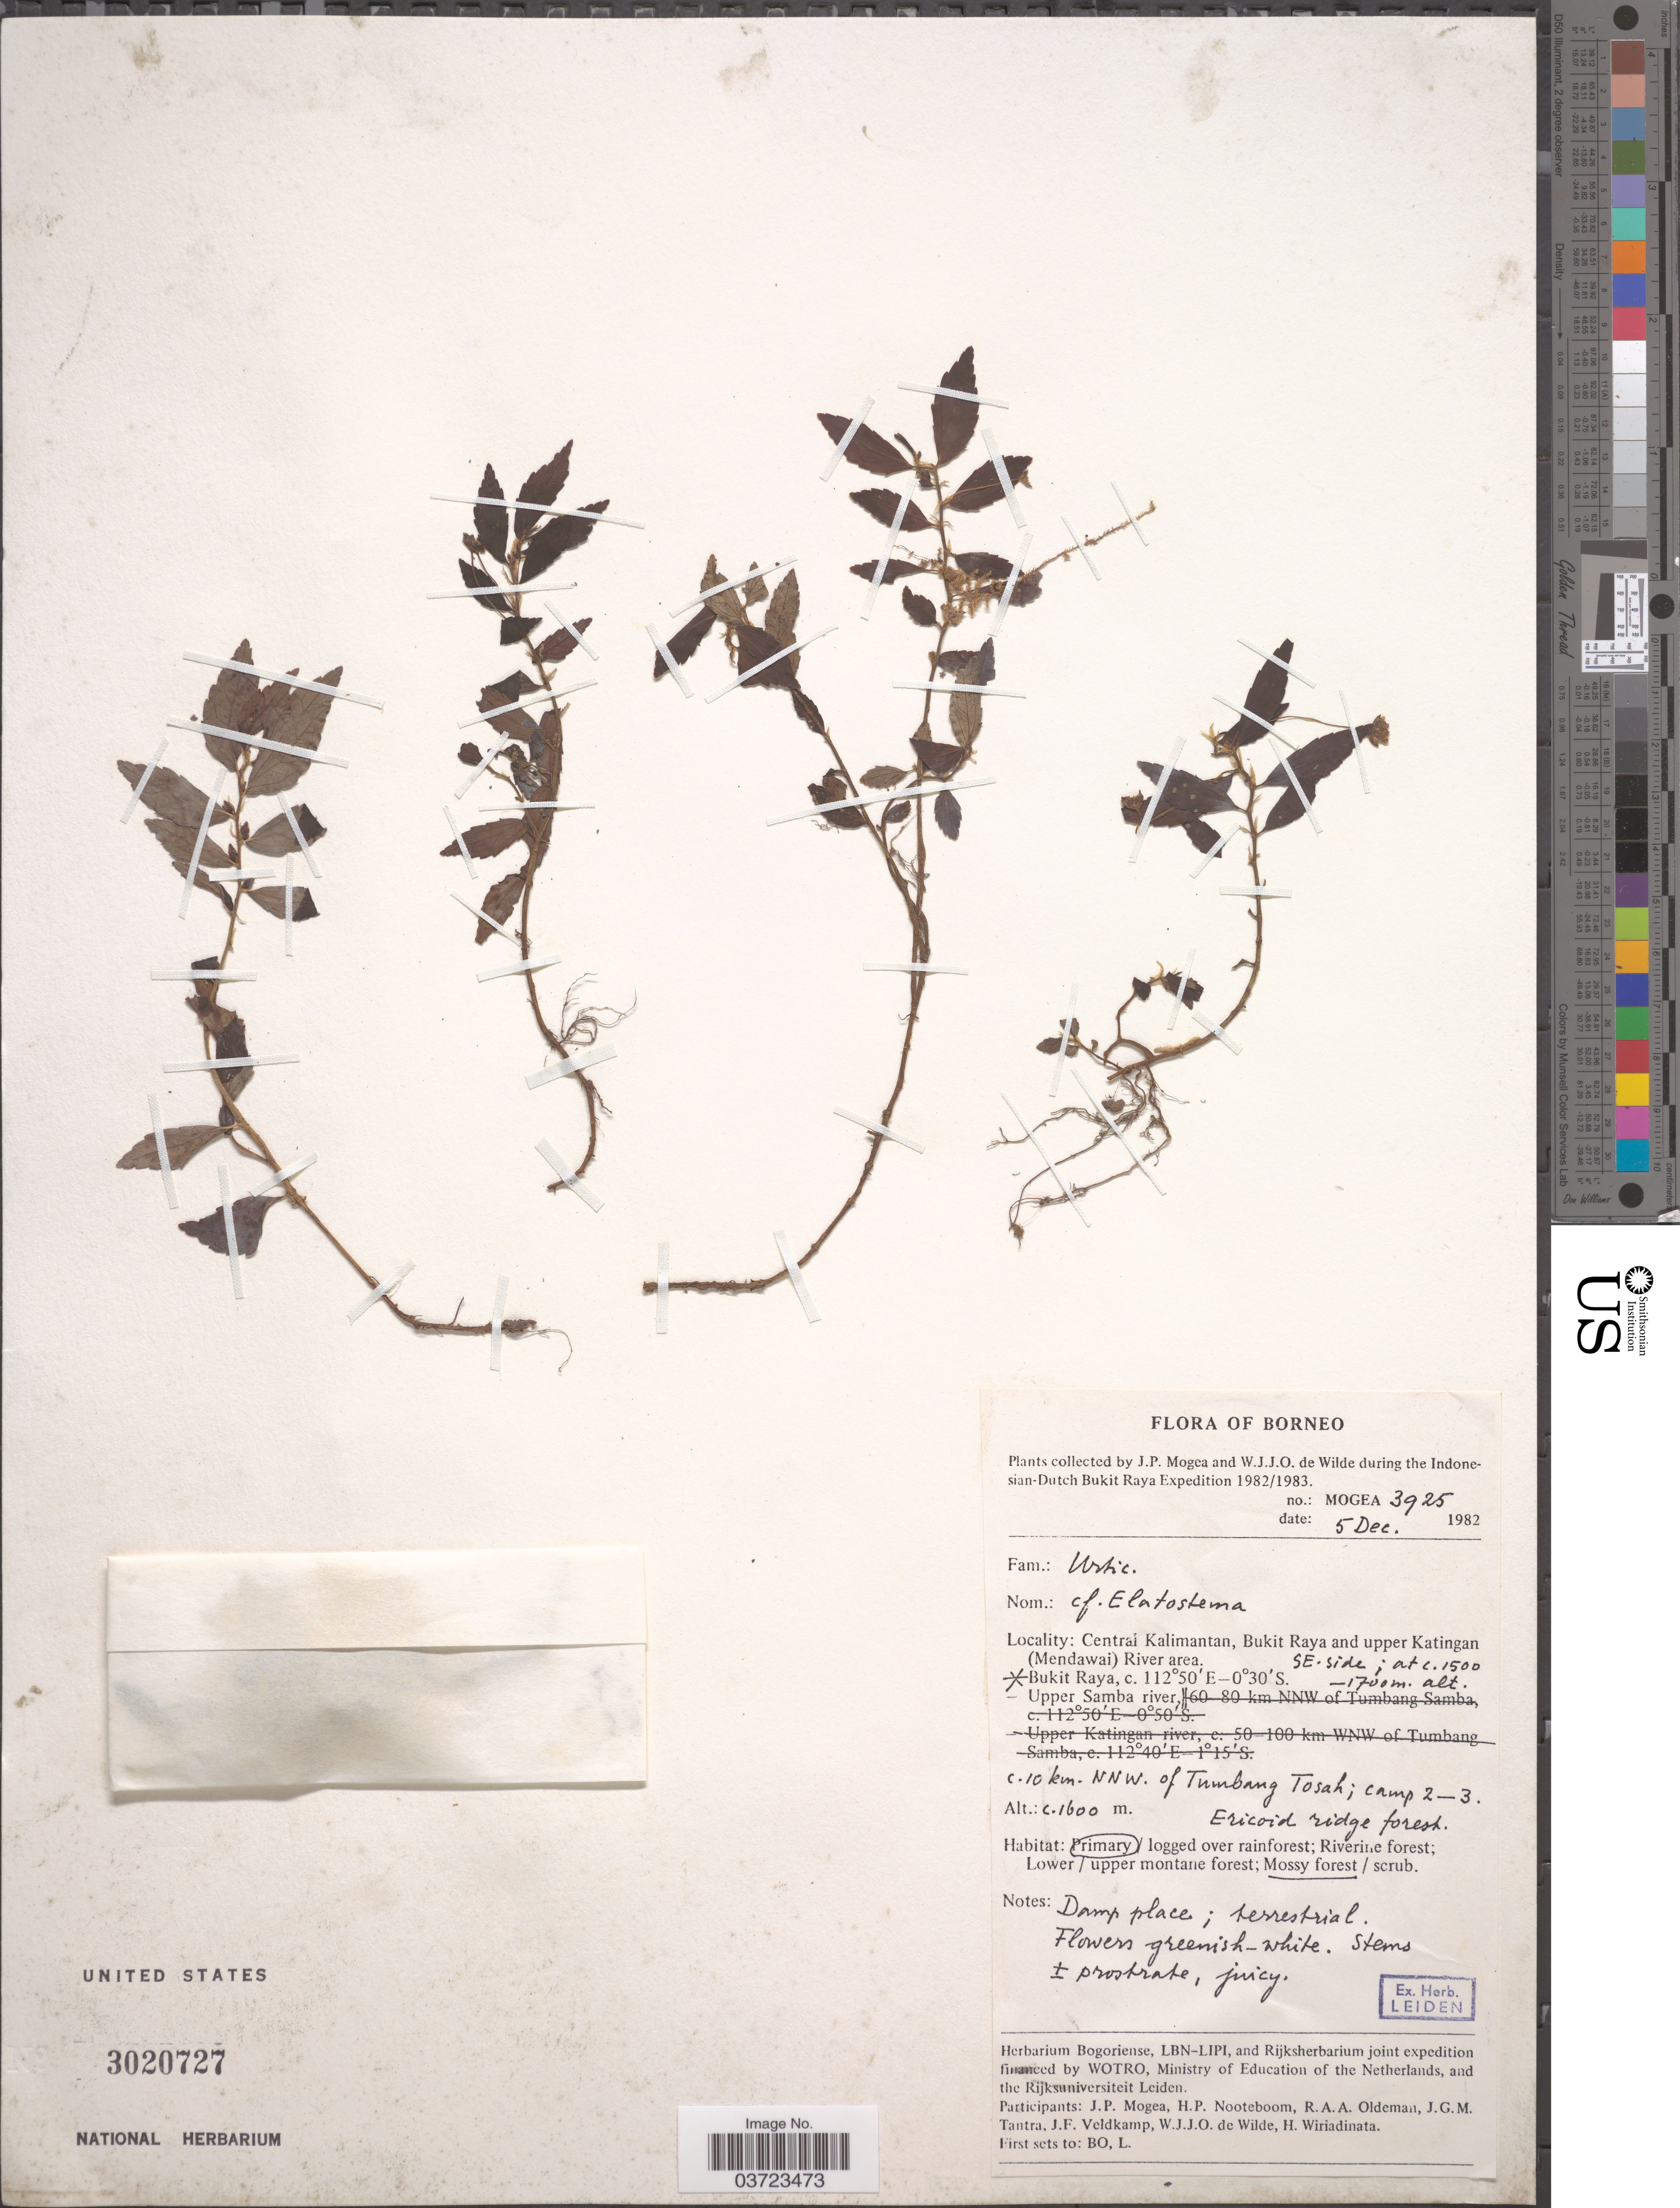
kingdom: Plantae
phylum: Tracheophyta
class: Magnoliopsida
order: Rosales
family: Urticaceae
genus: Elatostema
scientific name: Elatostema sp.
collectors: J. Mogea & W. J. de Wilde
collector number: Mogea3925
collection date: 1982-12-05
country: Indonesia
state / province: Kalimantan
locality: Central Kalimantan, Bukit Raya and upper Katingan (Mendawai) River area. Bukit Raya. SE.side. Upper Samba river. C. 10 km NNW. of Tumbang Tosah; camp 2-3.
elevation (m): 1600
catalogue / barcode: US 3020727